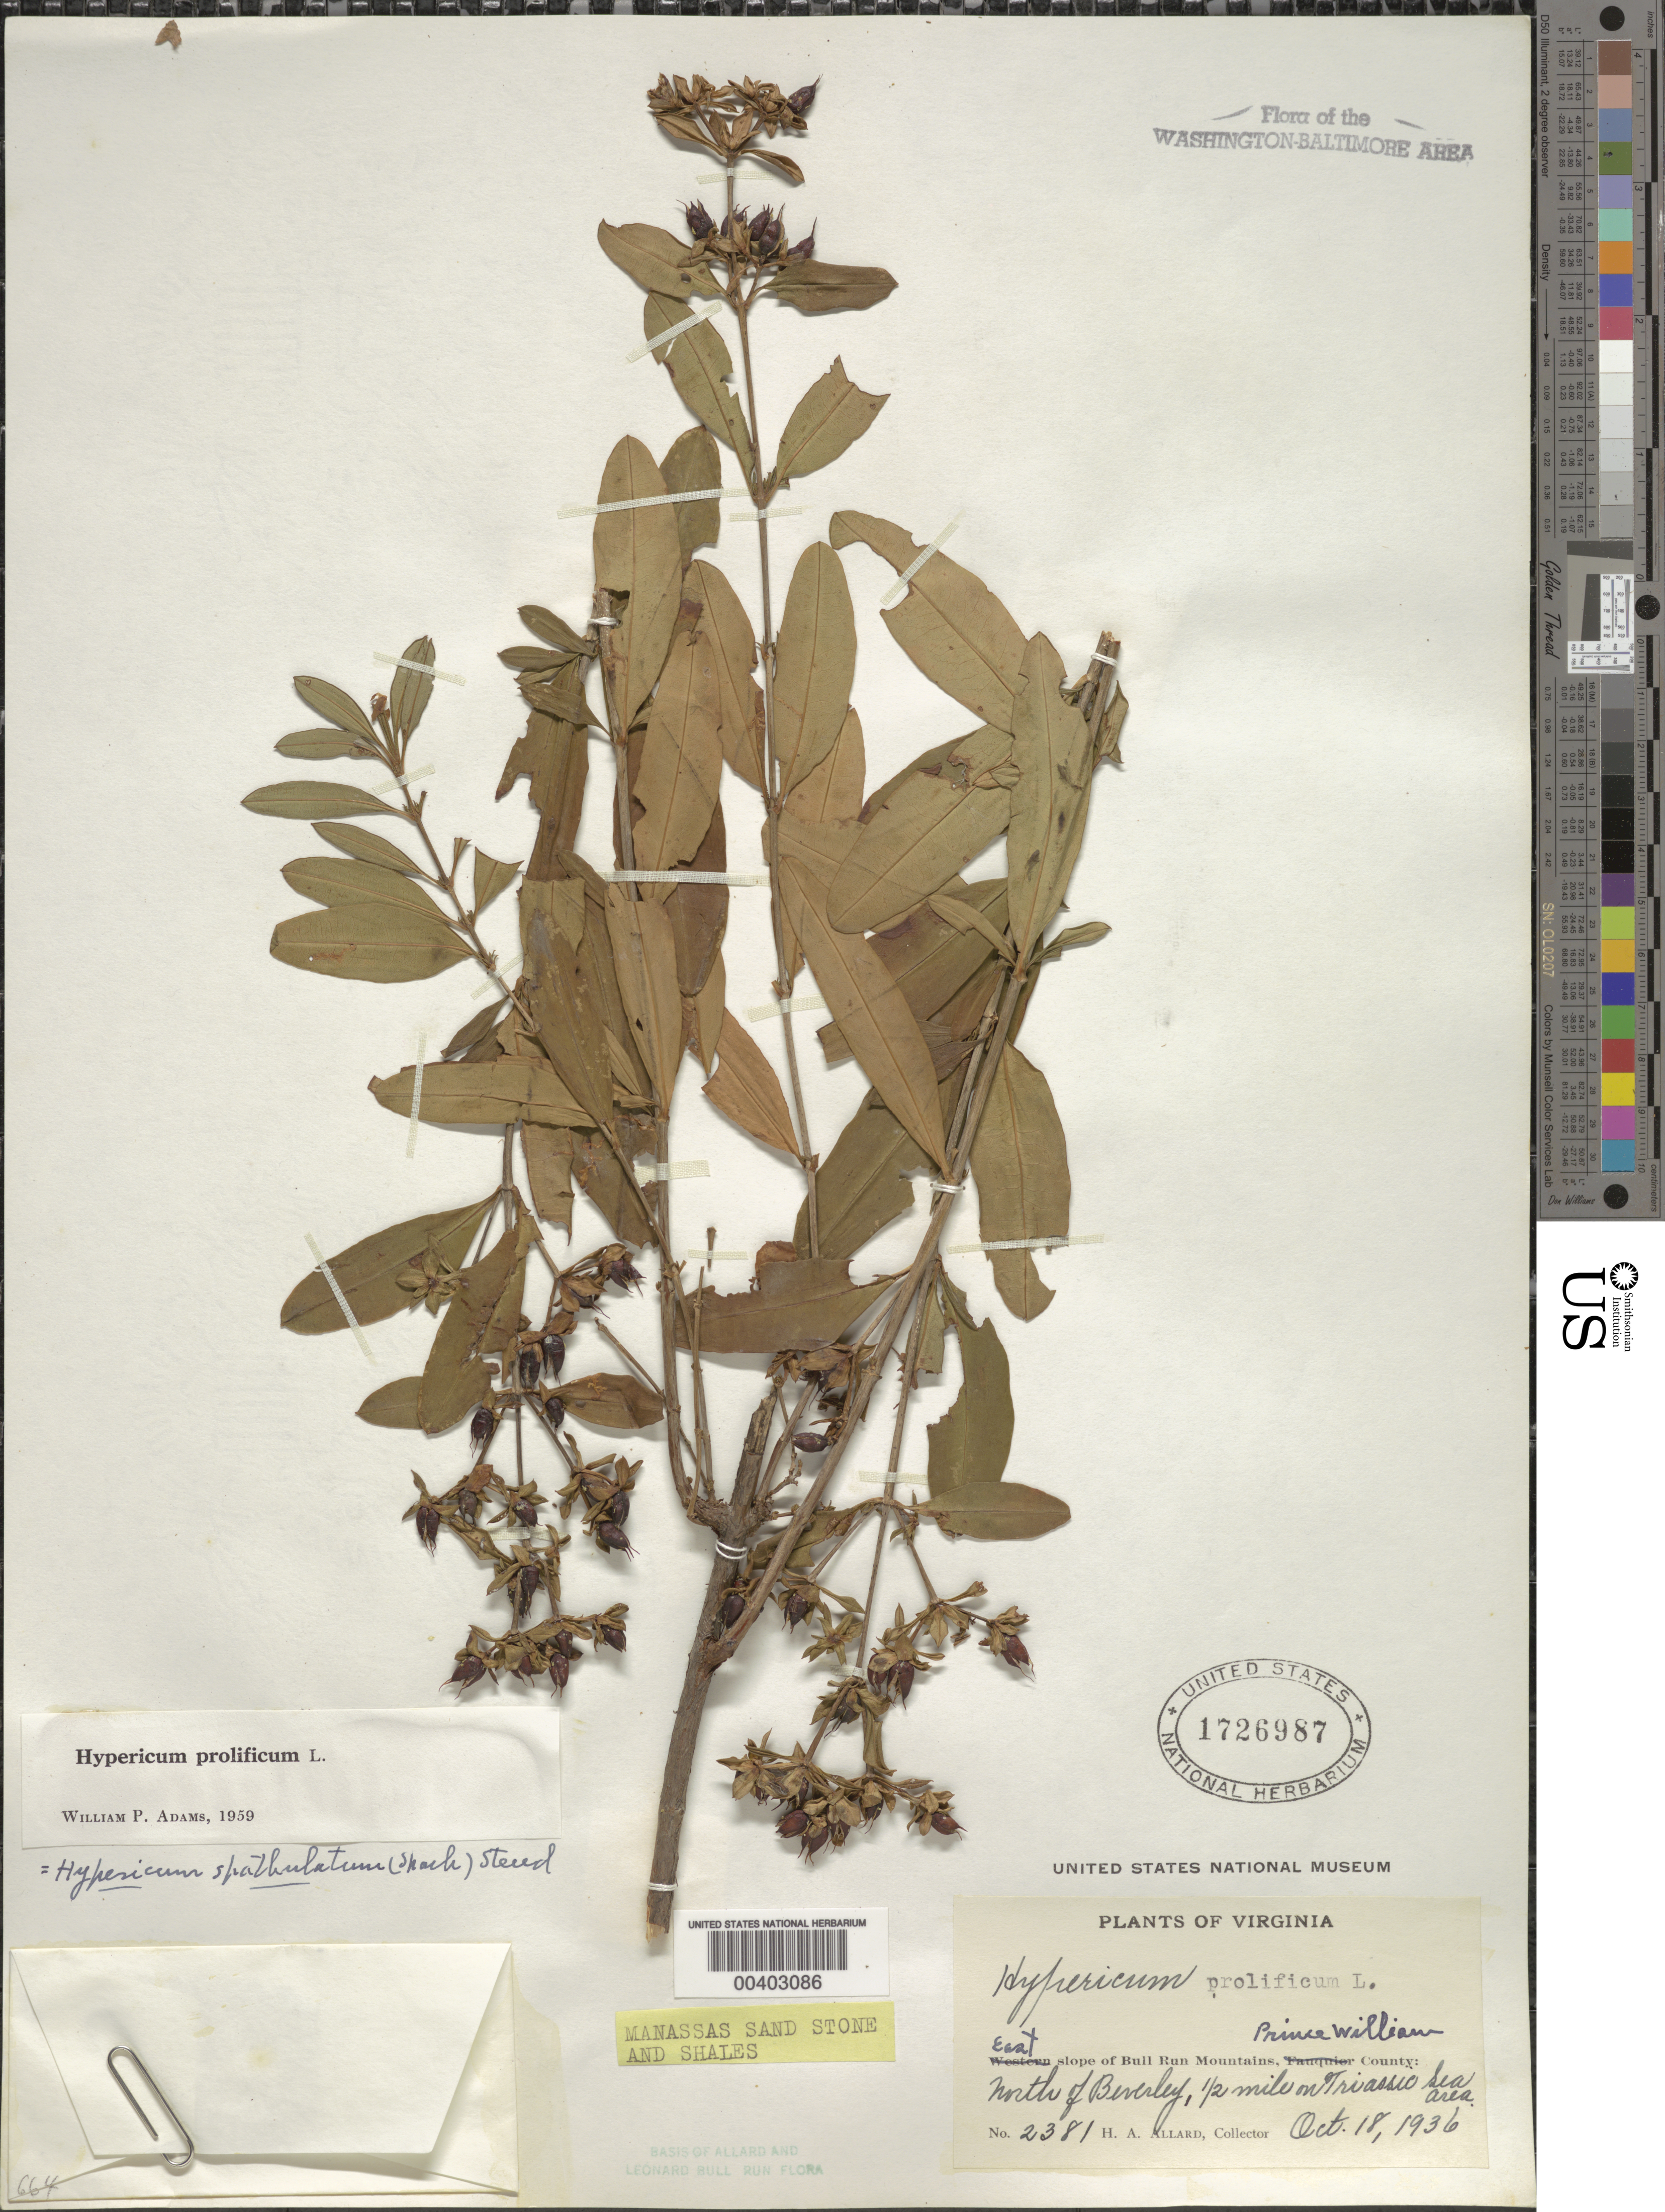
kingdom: Plantae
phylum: Tracheophyta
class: Magnoliopsida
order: Malpighiales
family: Hypericaceae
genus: Hypericum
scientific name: Hypericum prolificum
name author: L.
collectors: H. A. Allard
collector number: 2381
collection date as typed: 18 Oct 1936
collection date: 1936-10-18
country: United States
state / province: Virginia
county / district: Prince William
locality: North of Beverley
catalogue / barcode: US 1726987